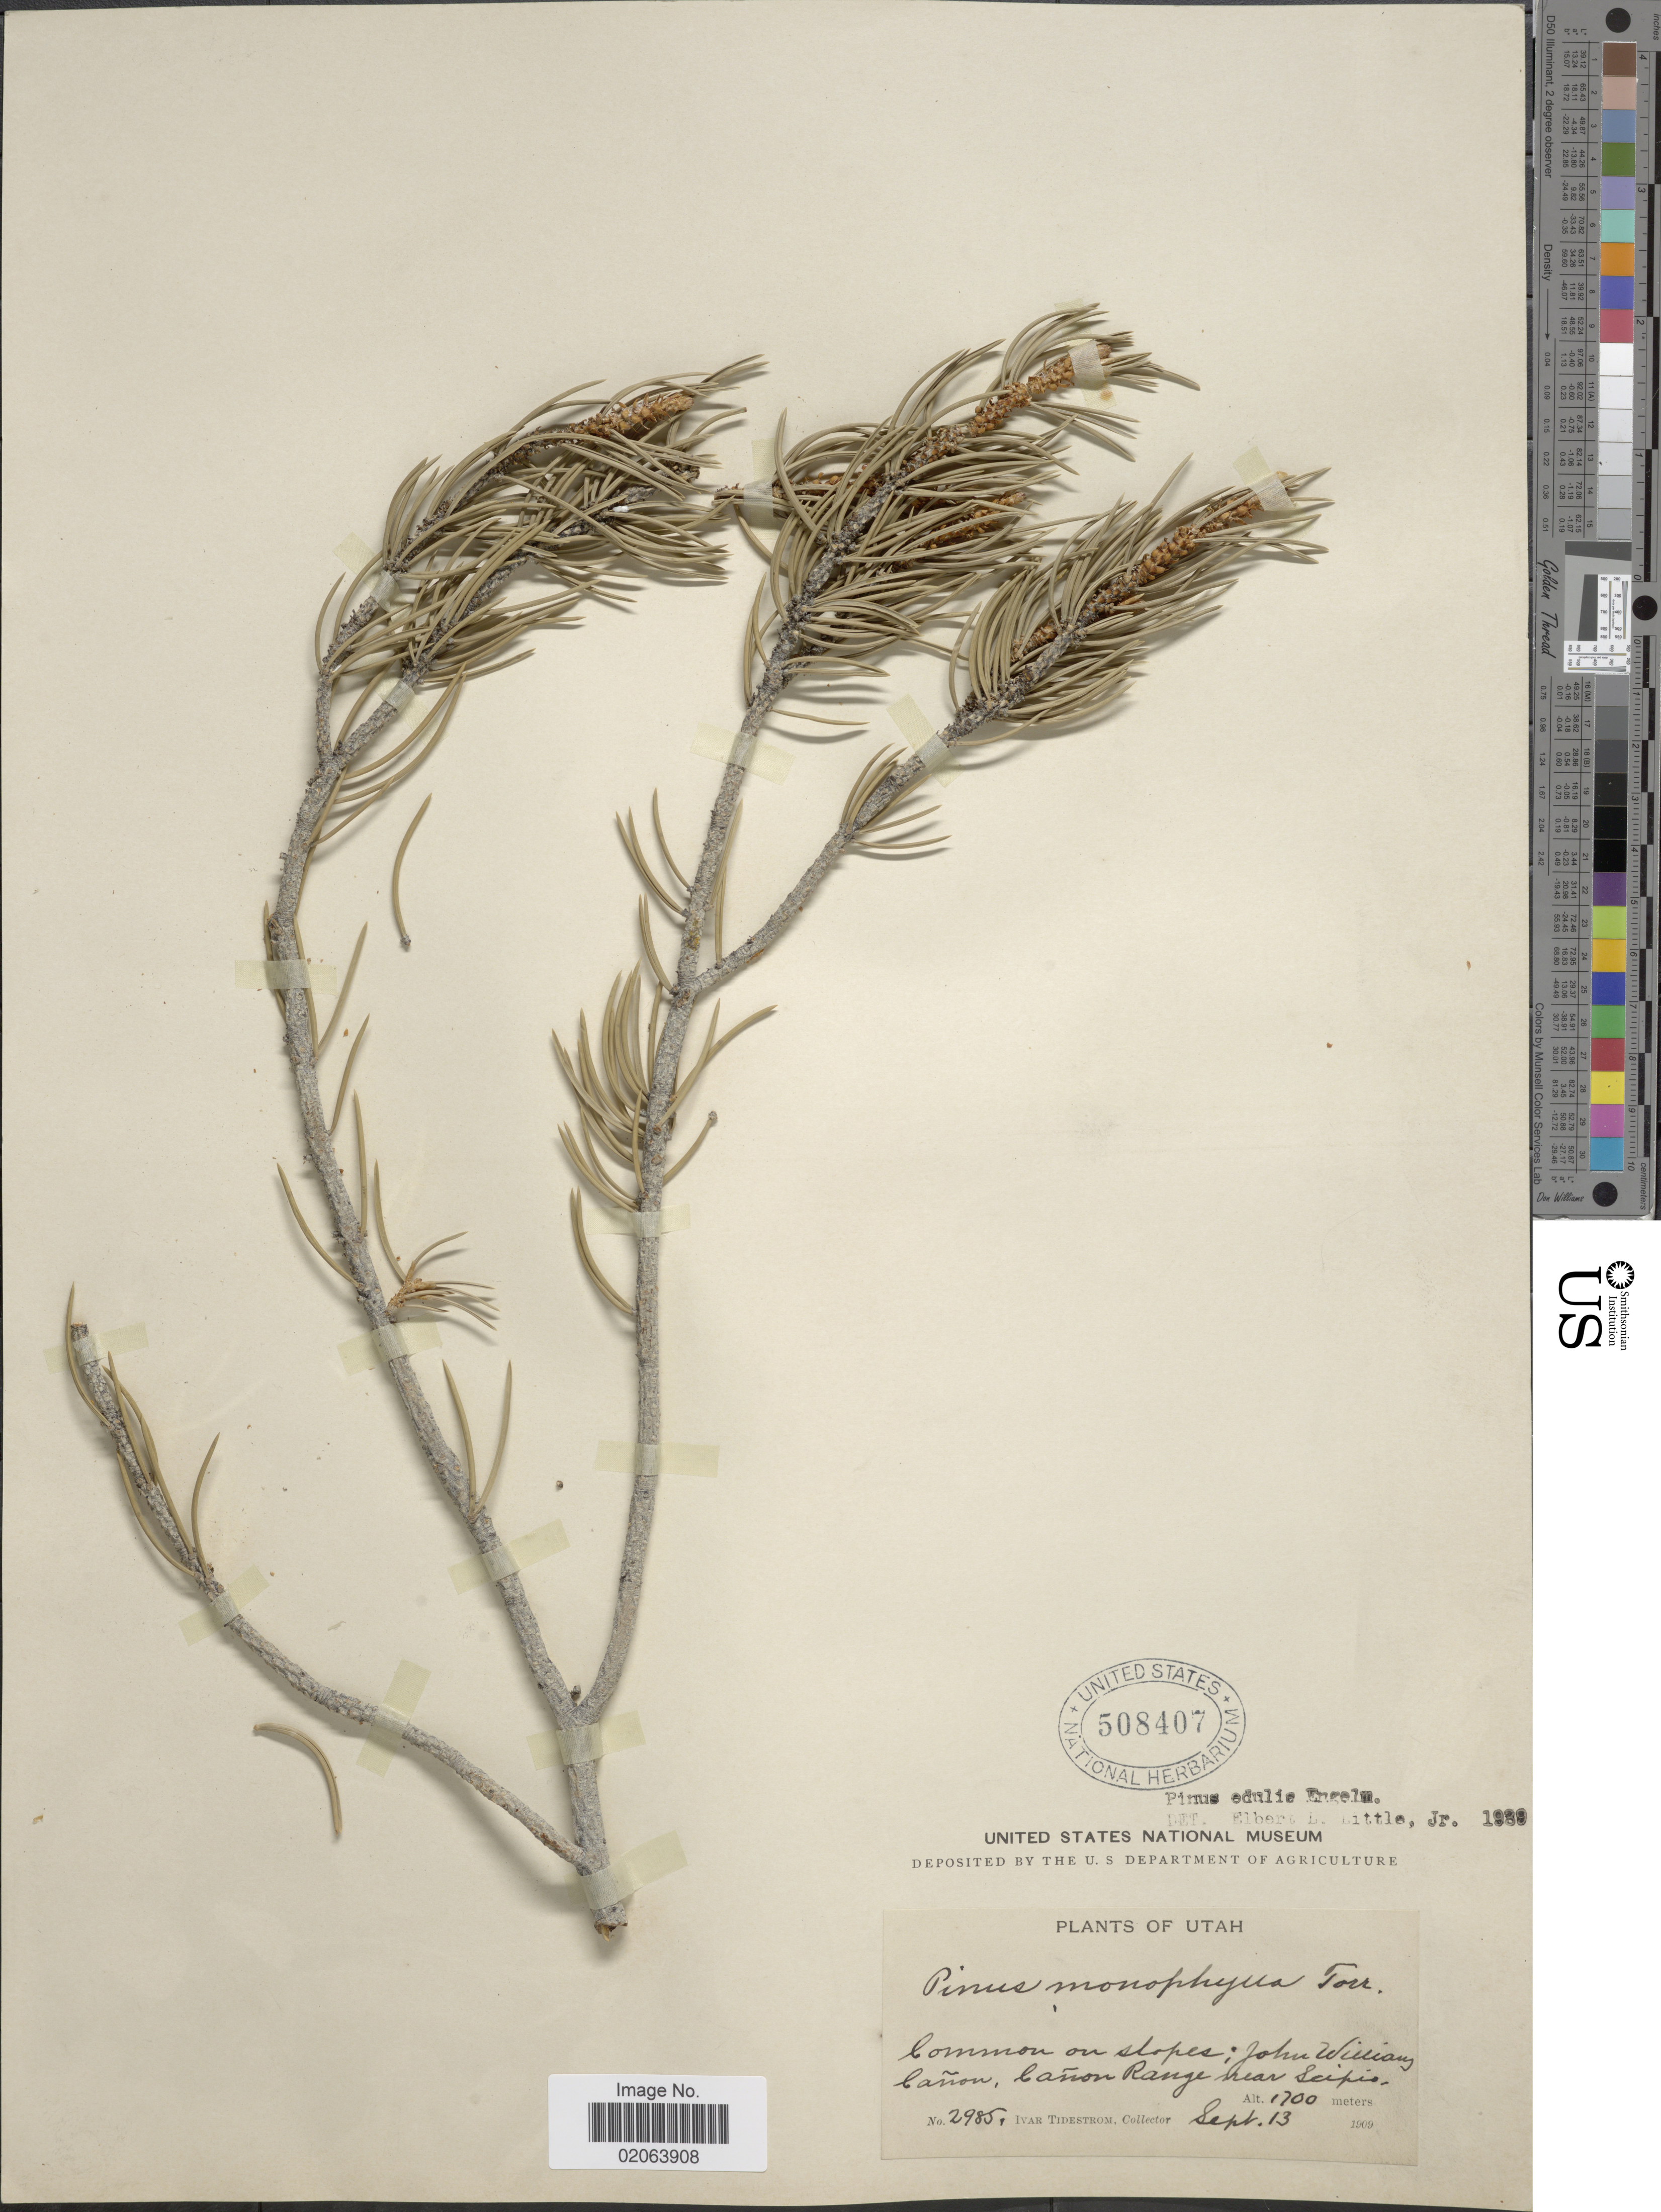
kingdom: Plantae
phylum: Tracheophyta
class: Pinopsida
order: Pinales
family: Pinaceae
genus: Pinus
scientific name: Pinus edulis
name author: Engelm.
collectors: I. F. Tidestrom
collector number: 2985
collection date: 1909-09-13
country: United States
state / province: Utah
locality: John Williams Cañon, Cañon Range, near Scipio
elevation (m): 1700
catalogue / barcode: US 508407